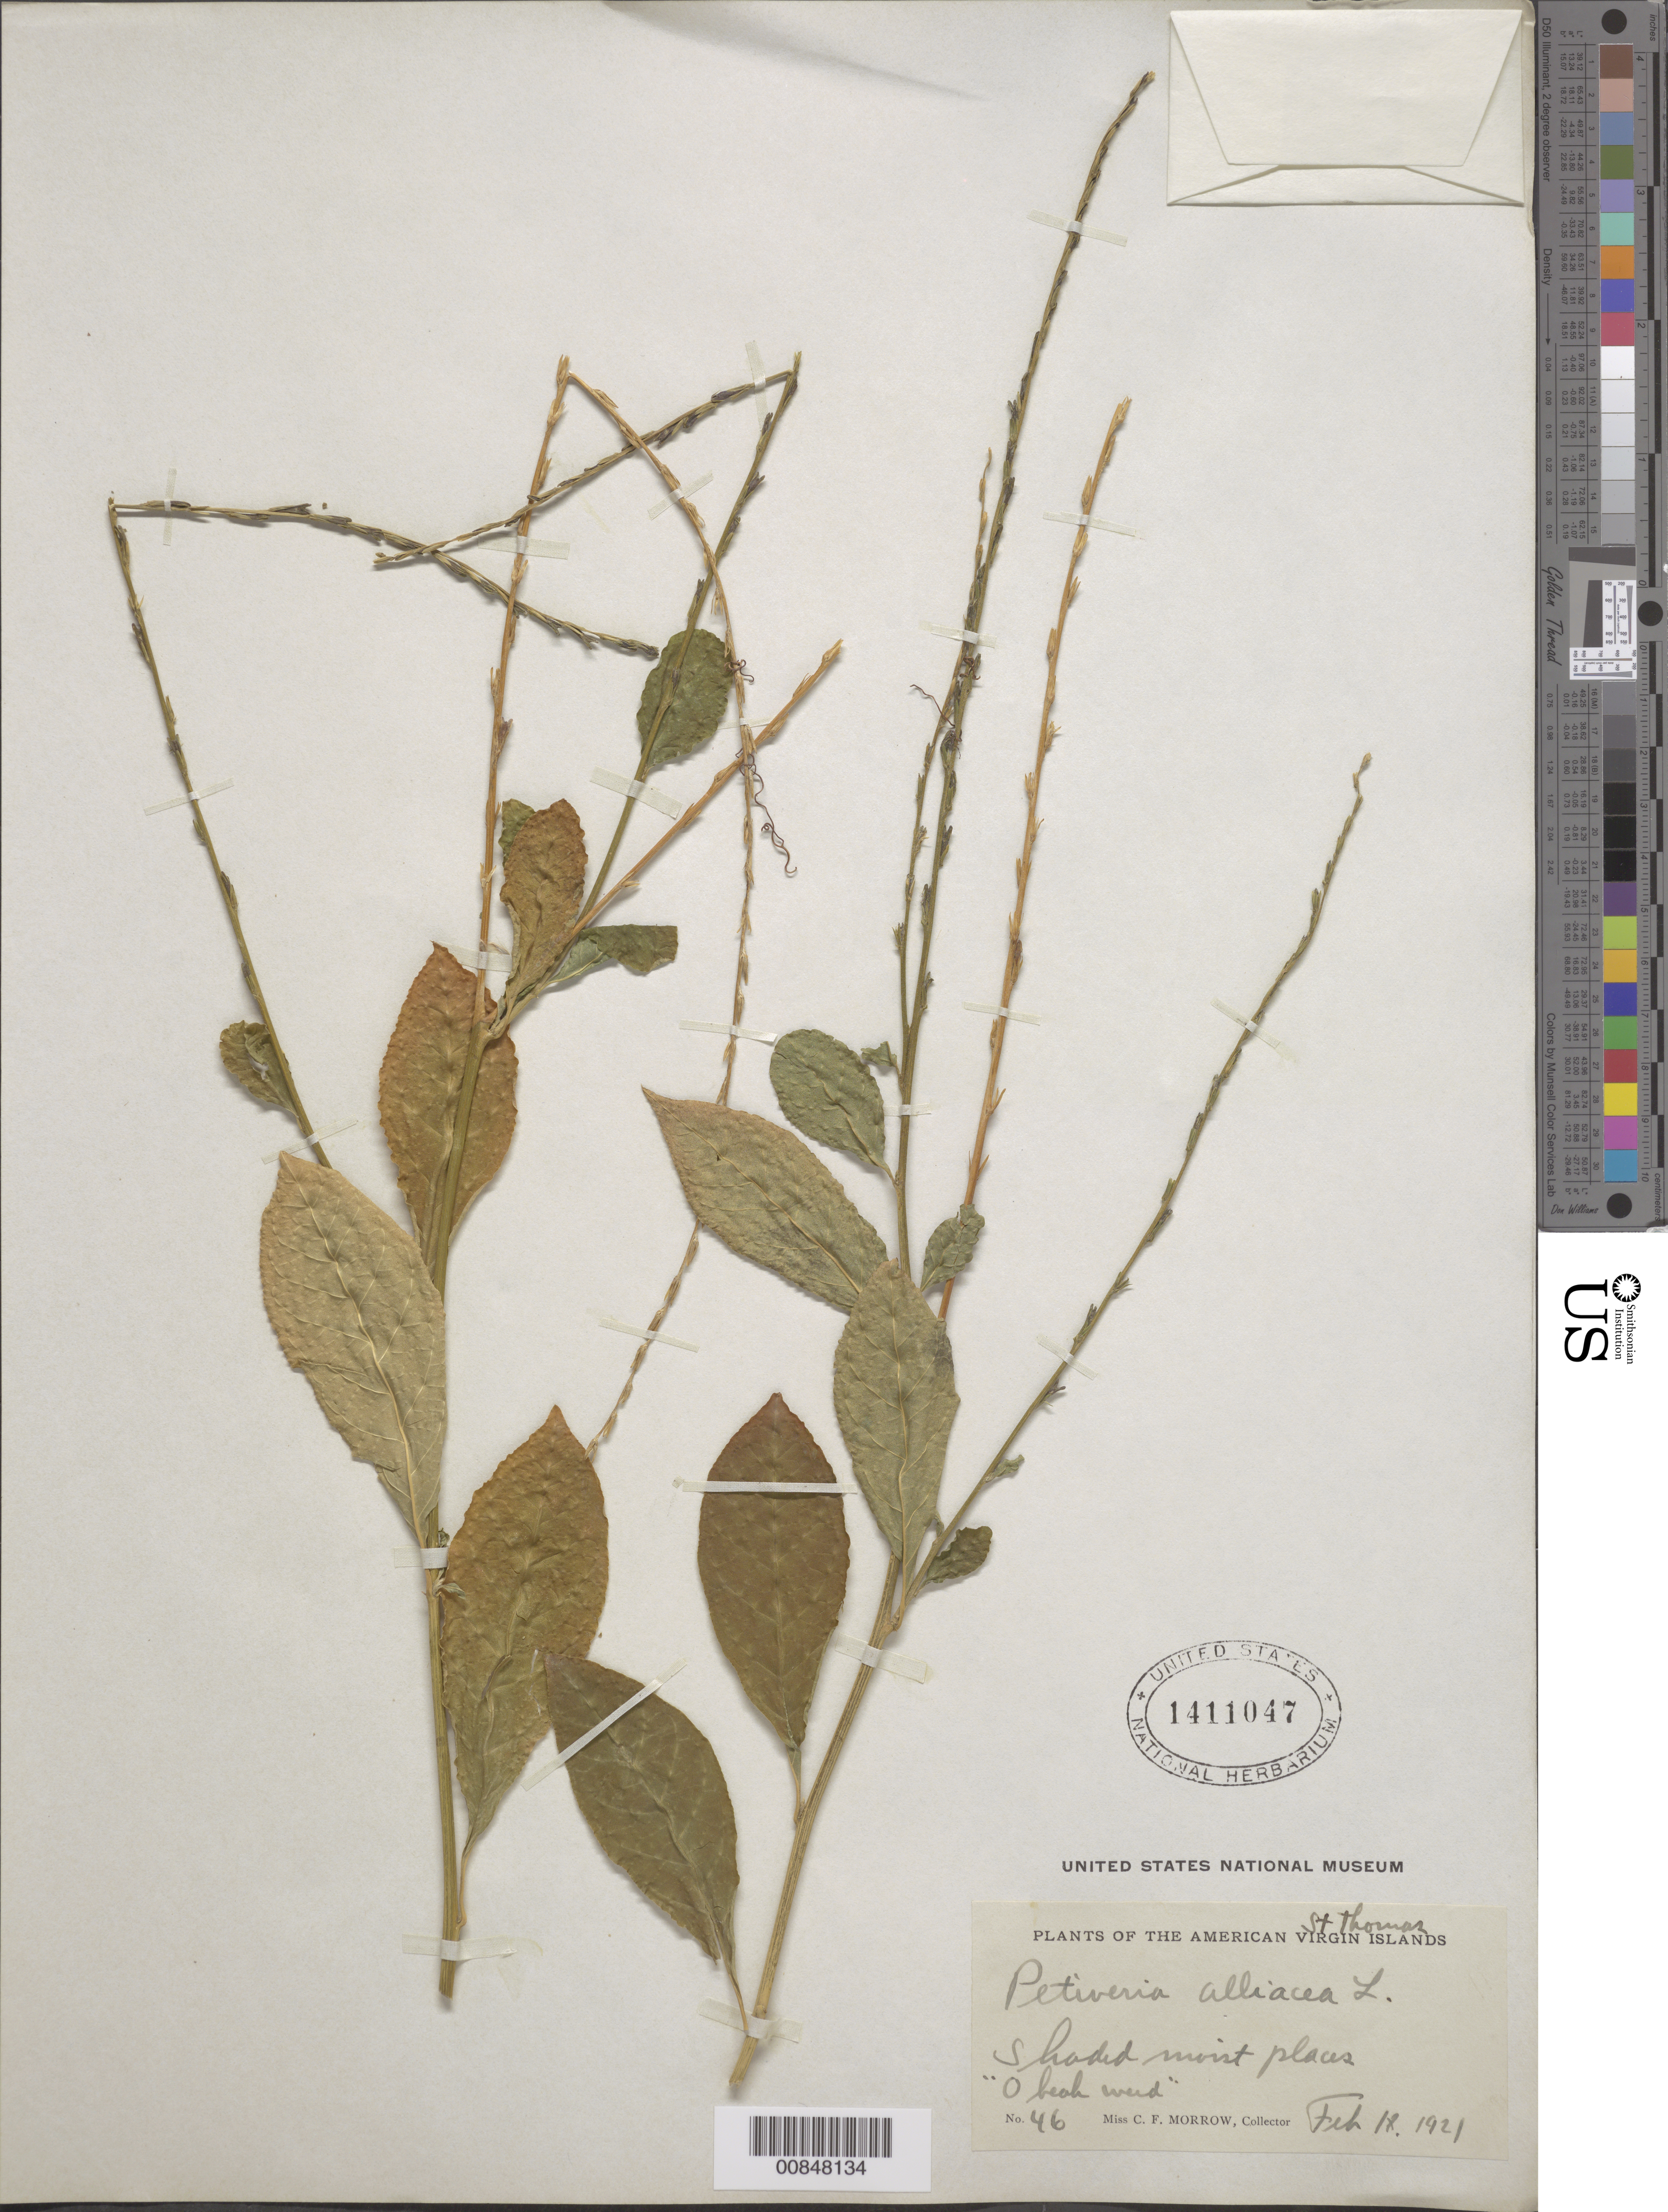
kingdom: Plantae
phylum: Tracheophyta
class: Magnoliopsida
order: Caryophyllales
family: Phytolaccaceae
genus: Petiveria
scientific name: Petiveria alliacea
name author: L.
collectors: C. Morrow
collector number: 46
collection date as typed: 18 Feb 1921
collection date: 1921-02-18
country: U.S. Virgin Islands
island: St. Thomas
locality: St. Thomas.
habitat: Shaded moist places.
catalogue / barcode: US 1411047